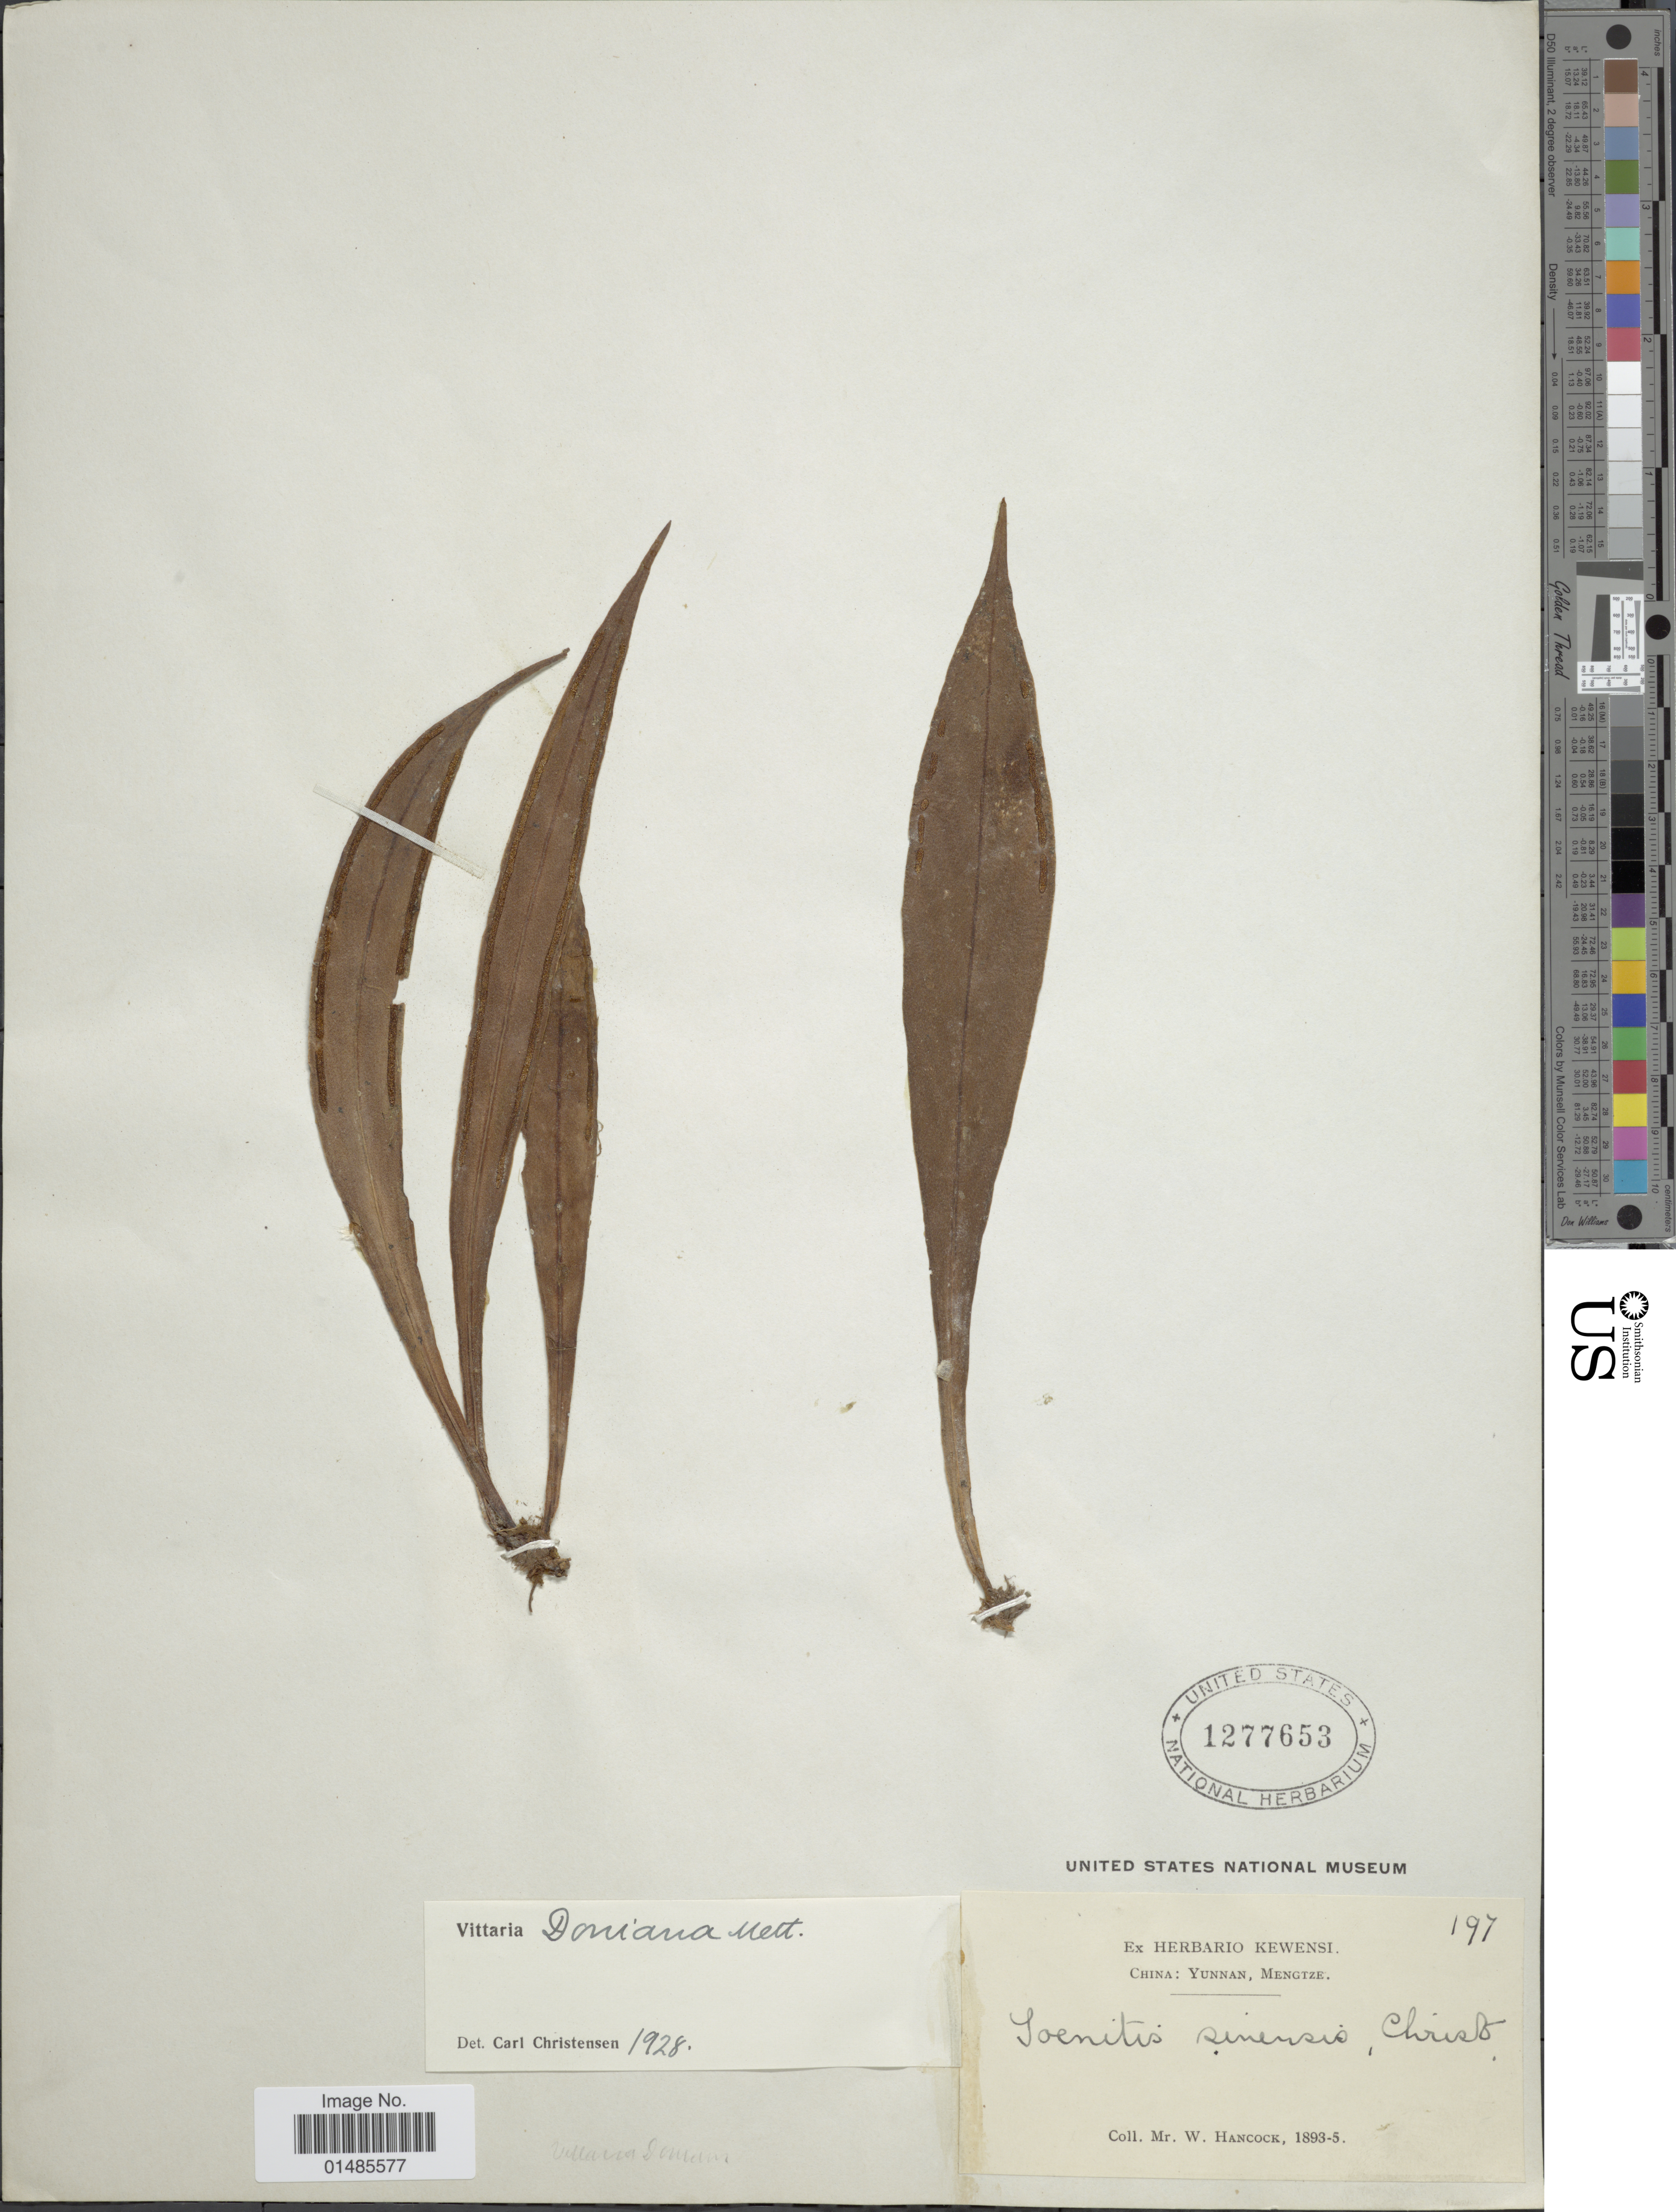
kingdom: Plantae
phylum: Tracheophyta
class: Polypodiopsida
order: Polypodiales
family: Pteridaceae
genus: Haplopteris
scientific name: Haplopteris doniana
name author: (Mett. ex Hieron.) E.H. Crane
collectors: W. Hancock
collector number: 197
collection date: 1893/1895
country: China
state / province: Yunnan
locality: Mengtze.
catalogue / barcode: US 1277653